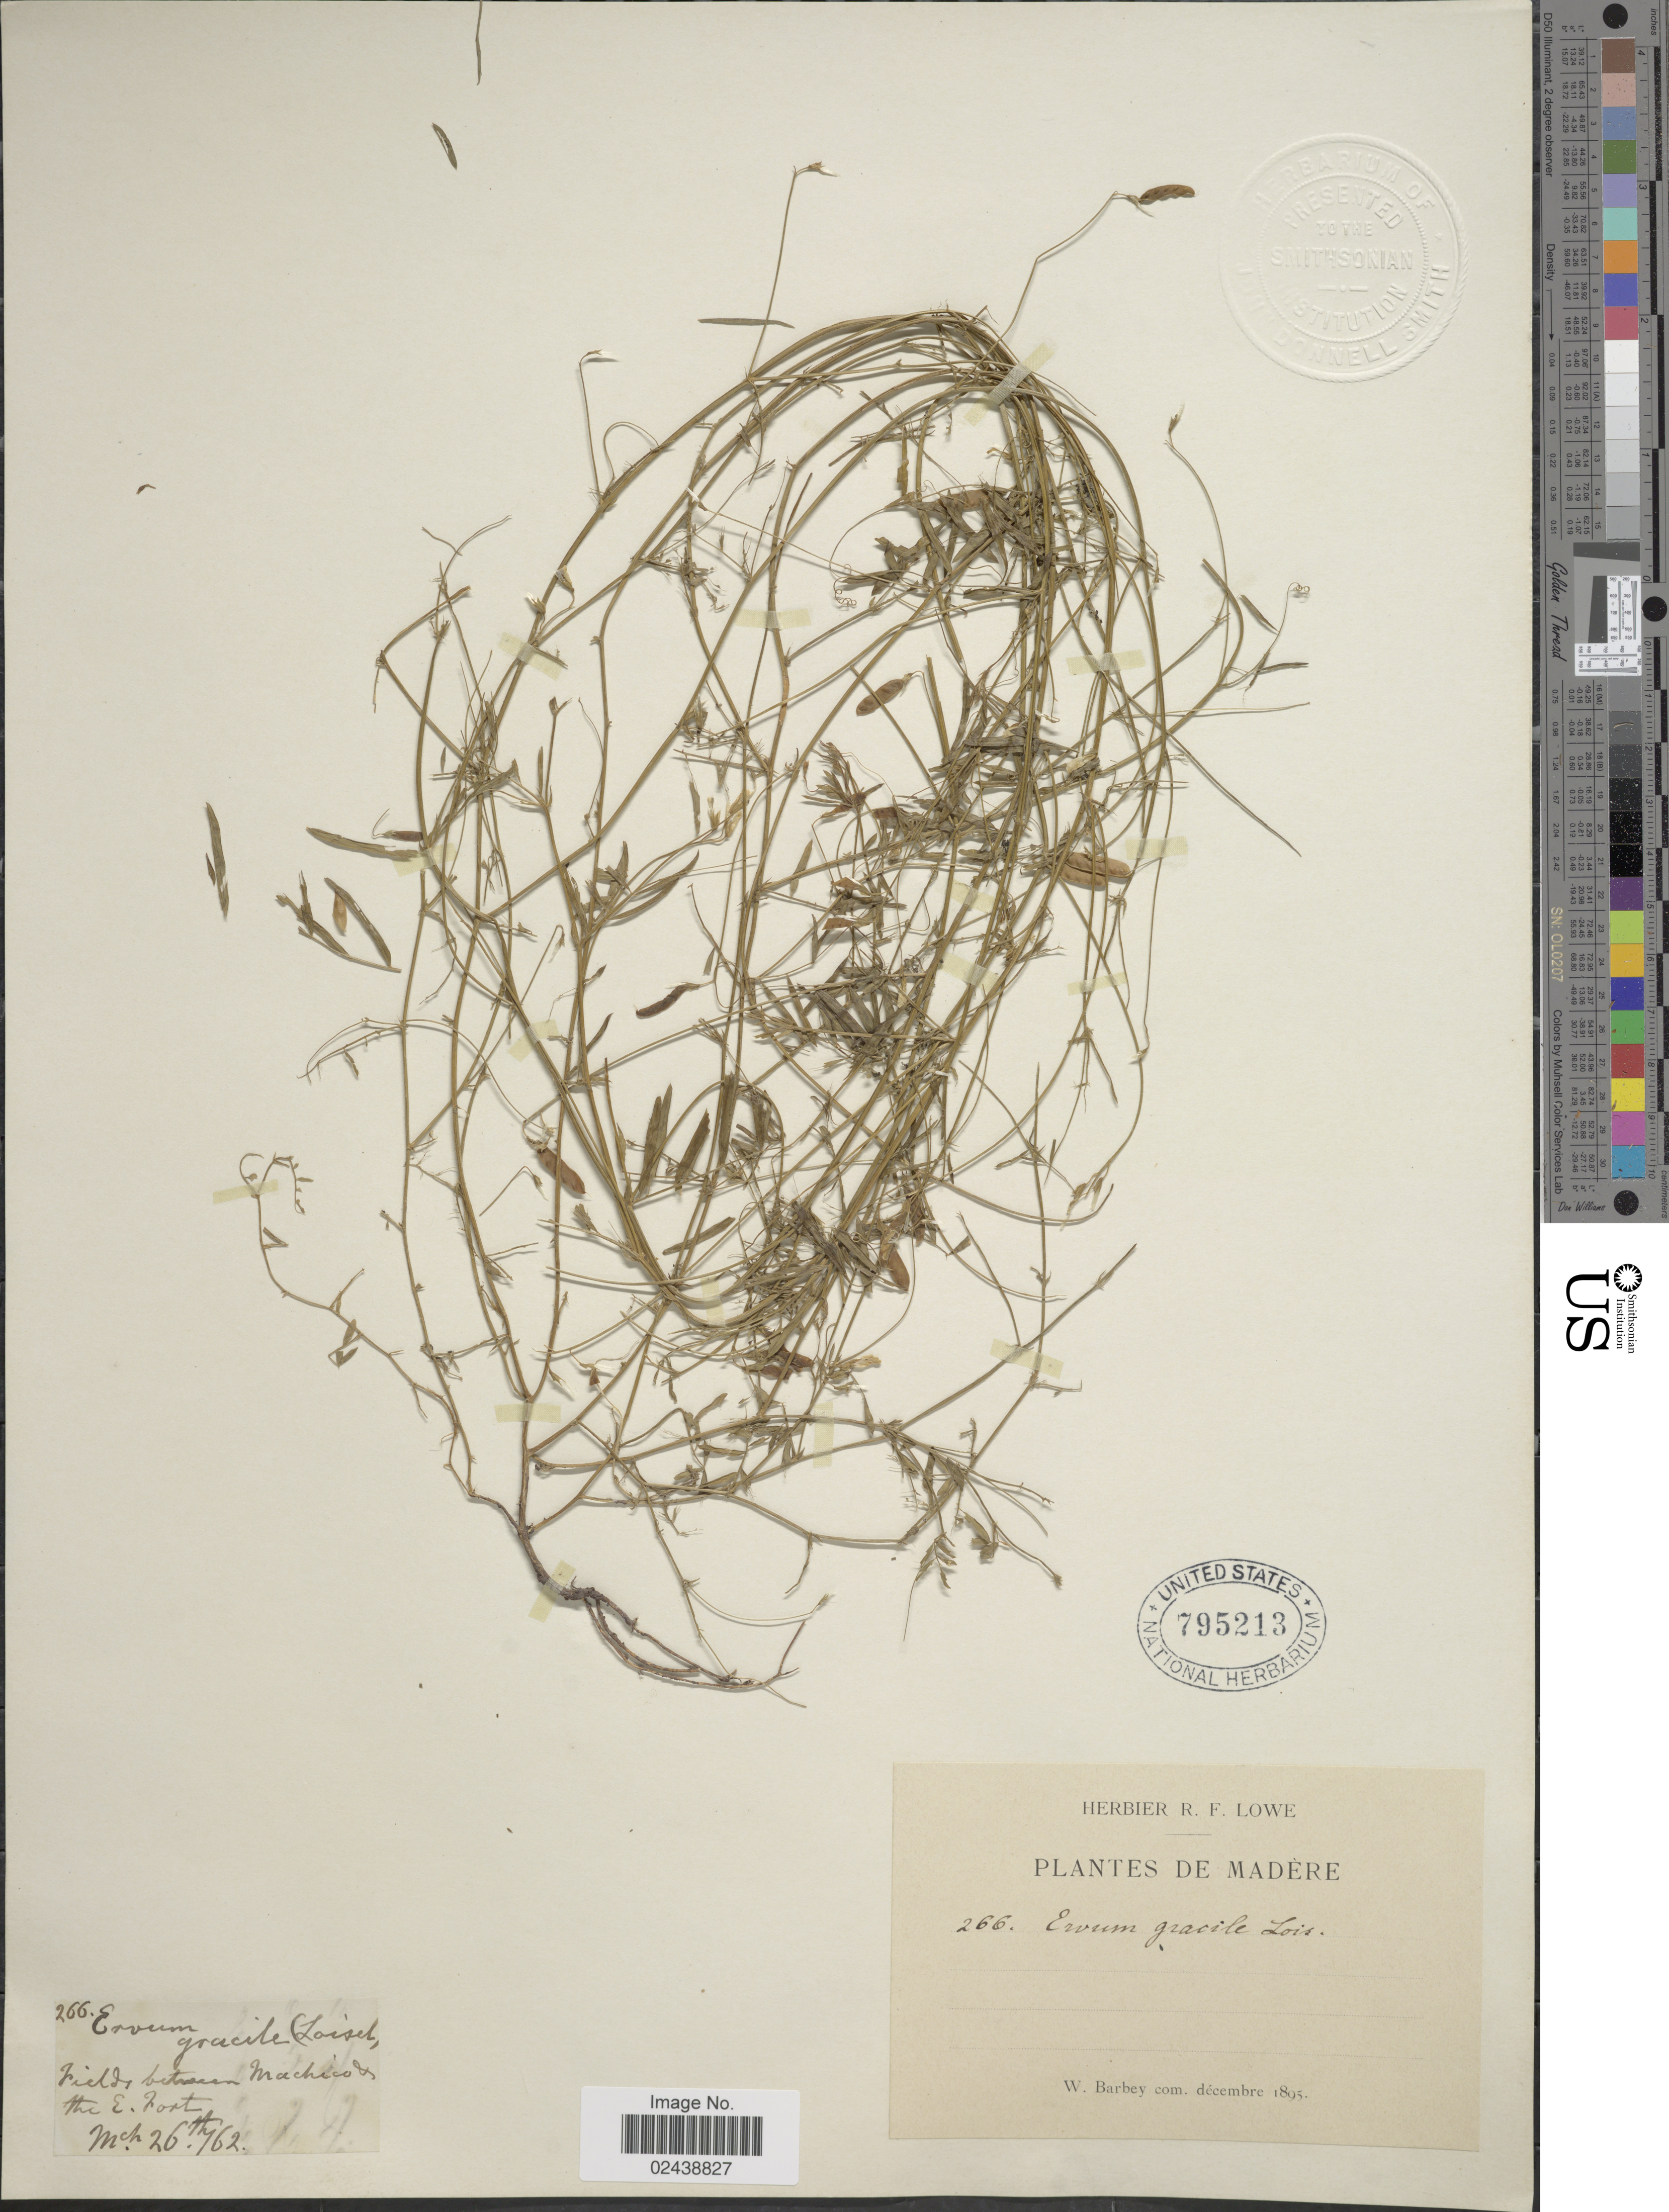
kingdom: Plantae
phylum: Tracheophyta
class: Magnoliopsida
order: Fabales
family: Fabaceae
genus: Vicia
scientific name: Vicia gracile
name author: L.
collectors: ex herb. R. F. Lowe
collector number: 266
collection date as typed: Transcribed d/m/y: 26/3/62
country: Portugal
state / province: Madeira (Aut. Reg.)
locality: Madere. Fields between Machico & the E. Fort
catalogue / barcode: US 795213